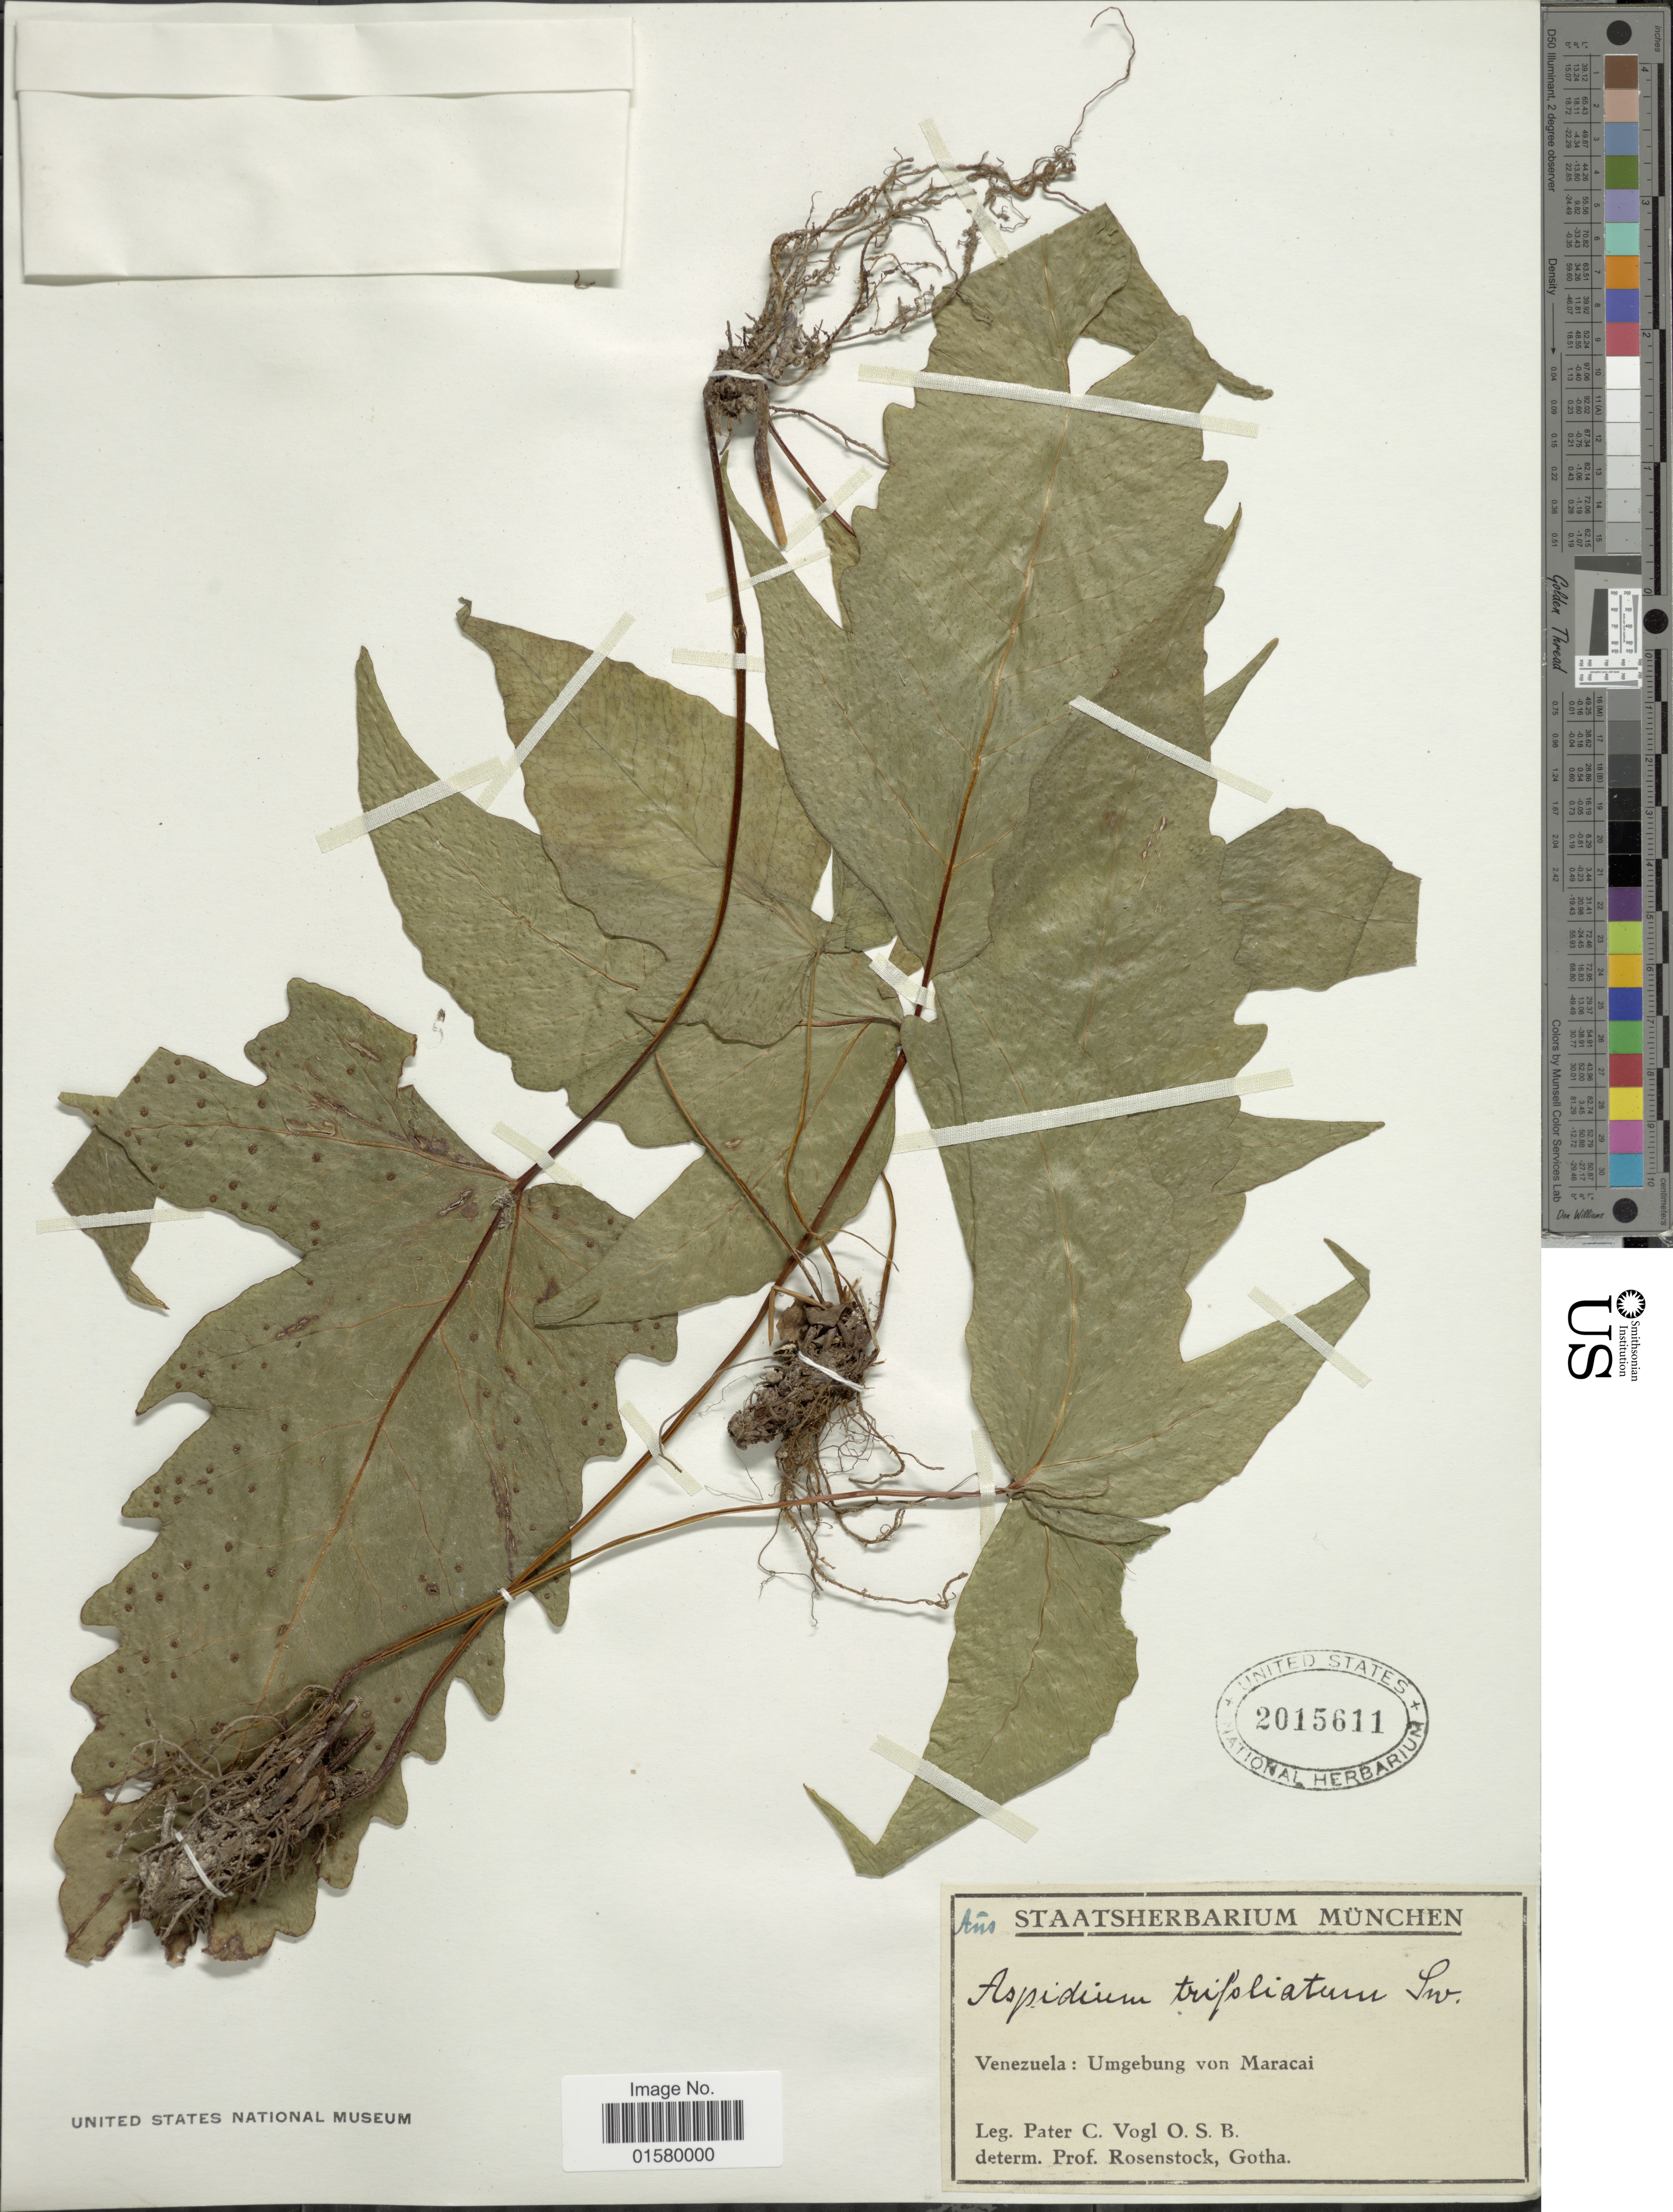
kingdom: Plantae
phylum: Tracheophyta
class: Polypodiopsida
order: Polypodiales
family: Tectariaceae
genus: Tectaria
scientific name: Tectaria trifoliata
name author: (L.) Cav.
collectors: P. C. Vogl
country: Venezuela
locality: Venezuela: Umgebung von Maracai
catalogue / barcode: US 2015611